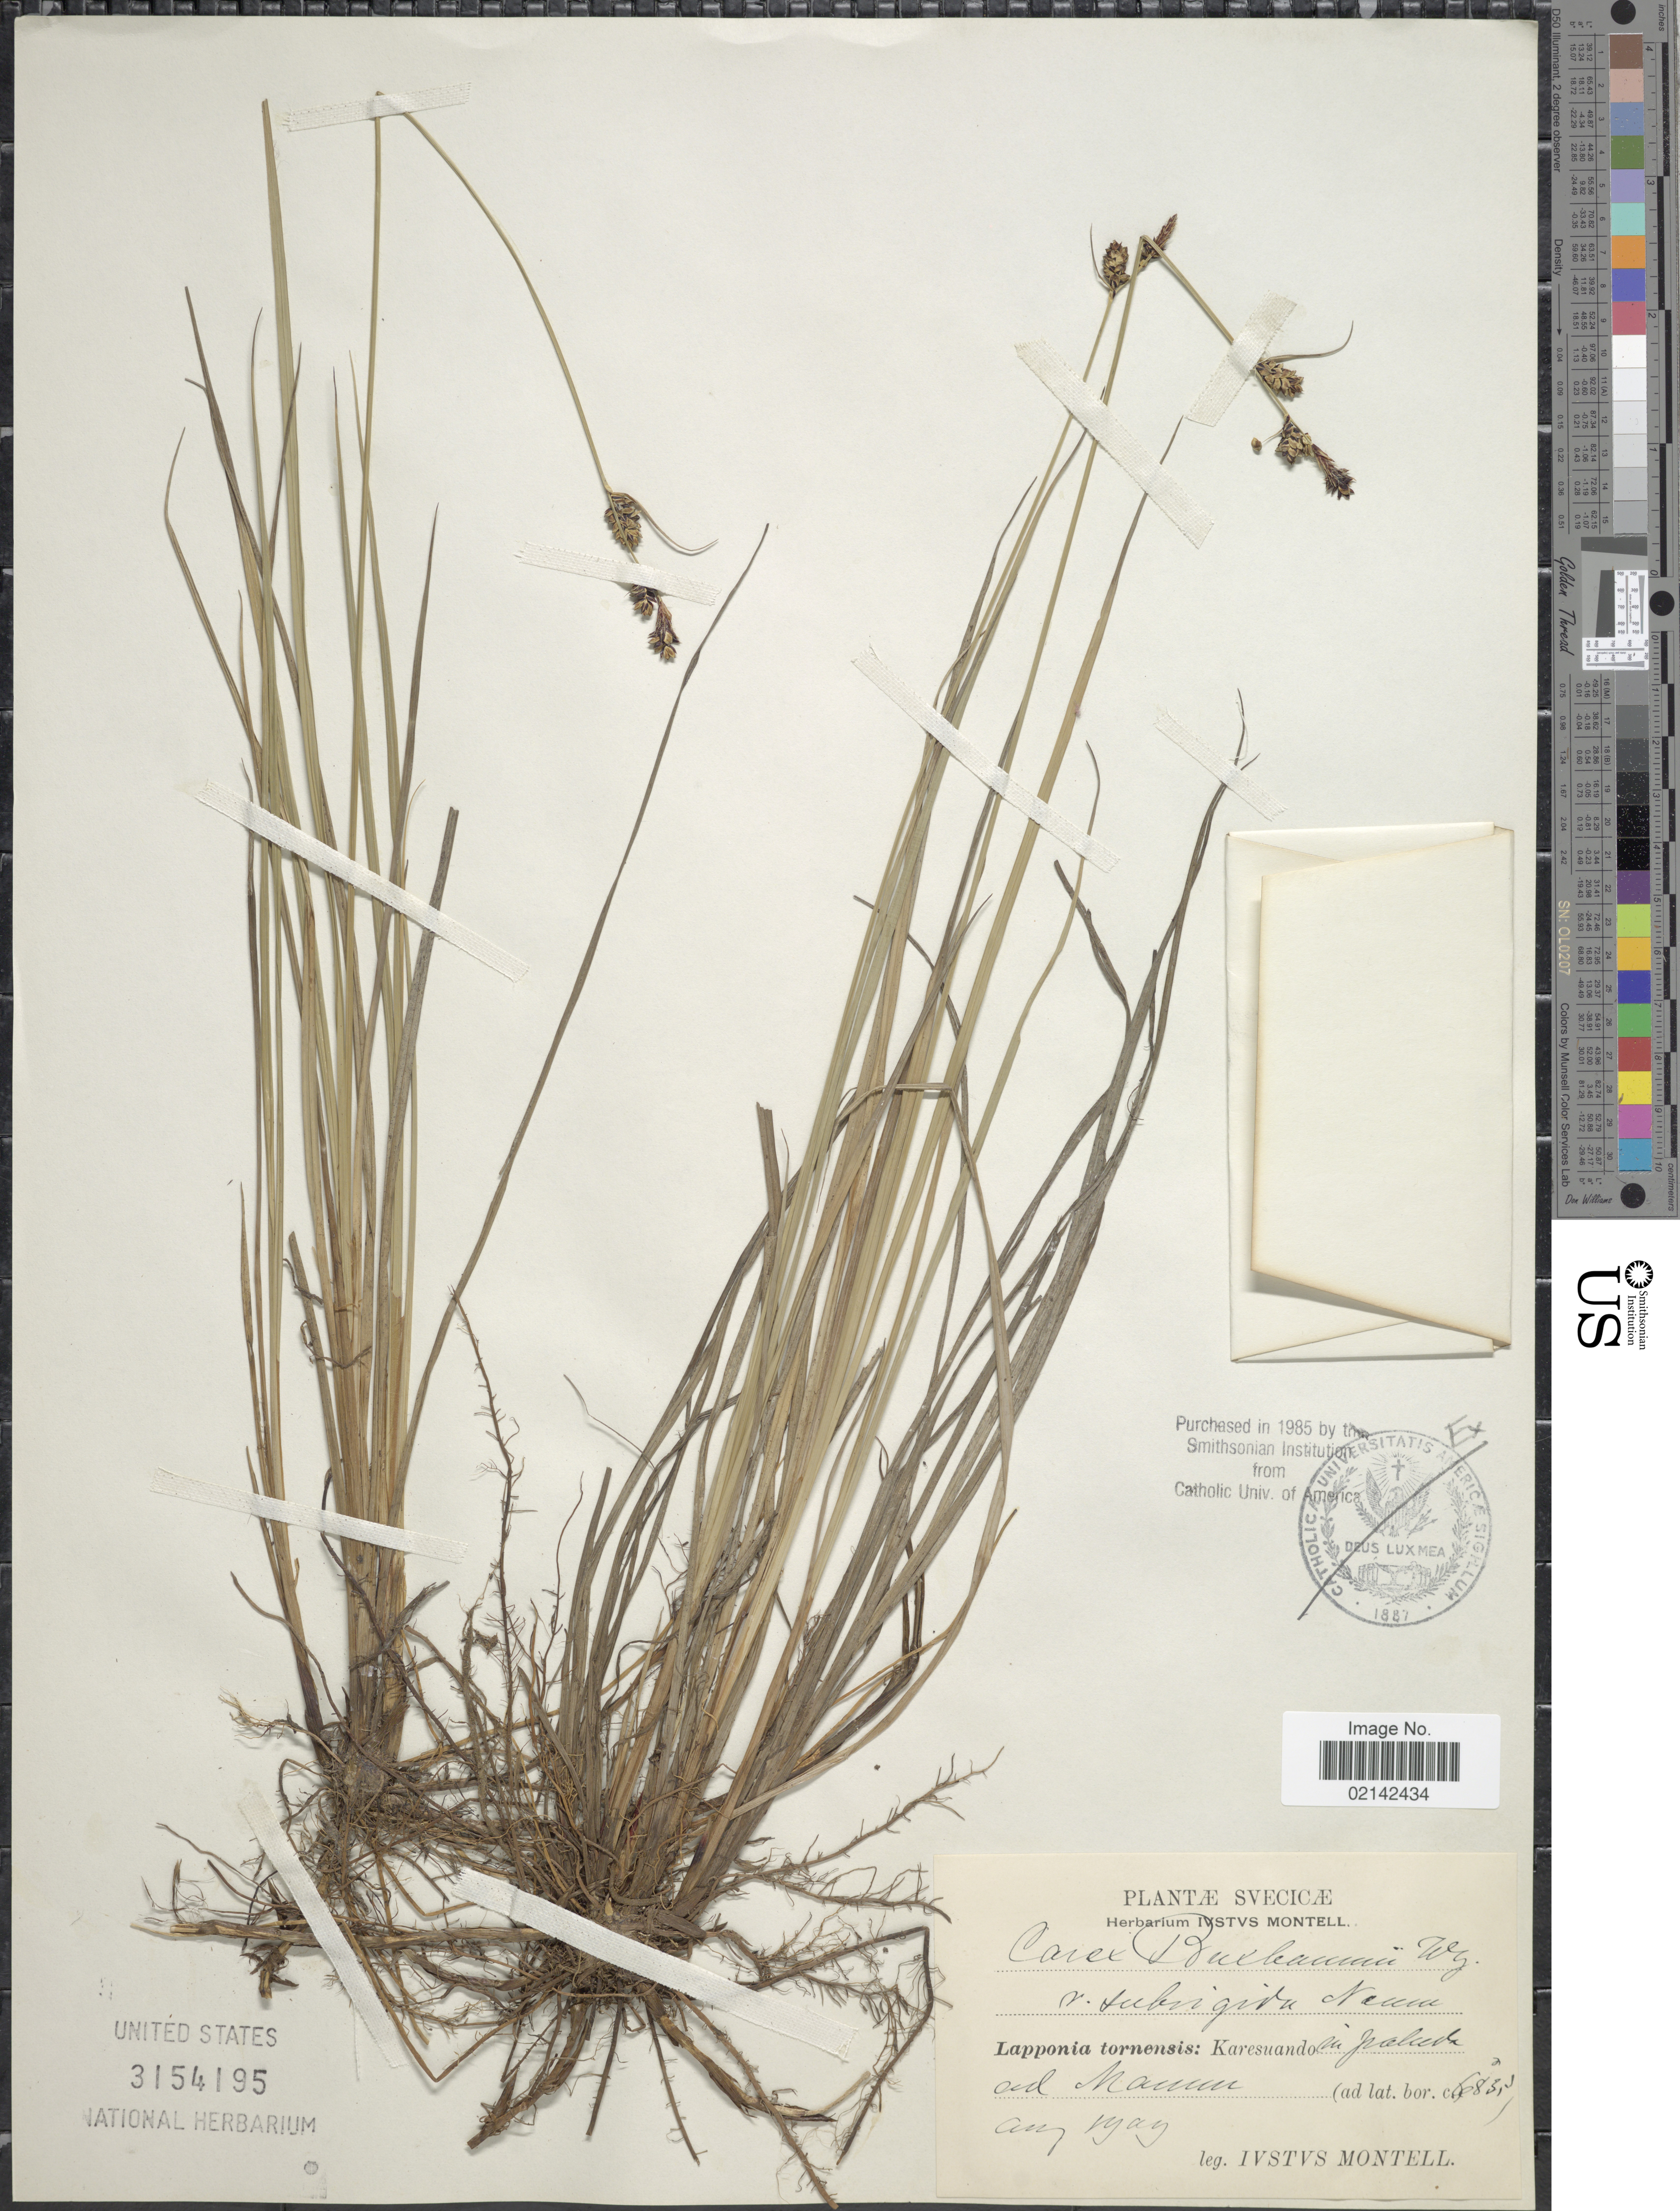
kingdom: Plantae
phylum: Tracheophyta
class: Liliopsida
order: Poales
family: Cyperaceae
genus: Carex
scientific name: Carex buxbaumii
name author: Wahlenb.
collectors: I. Montell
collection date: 1909-08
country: Sweden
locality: Svecicae, Lapponia tornensis: Karesuando in palude ad Maunu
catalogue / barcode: US 3154195